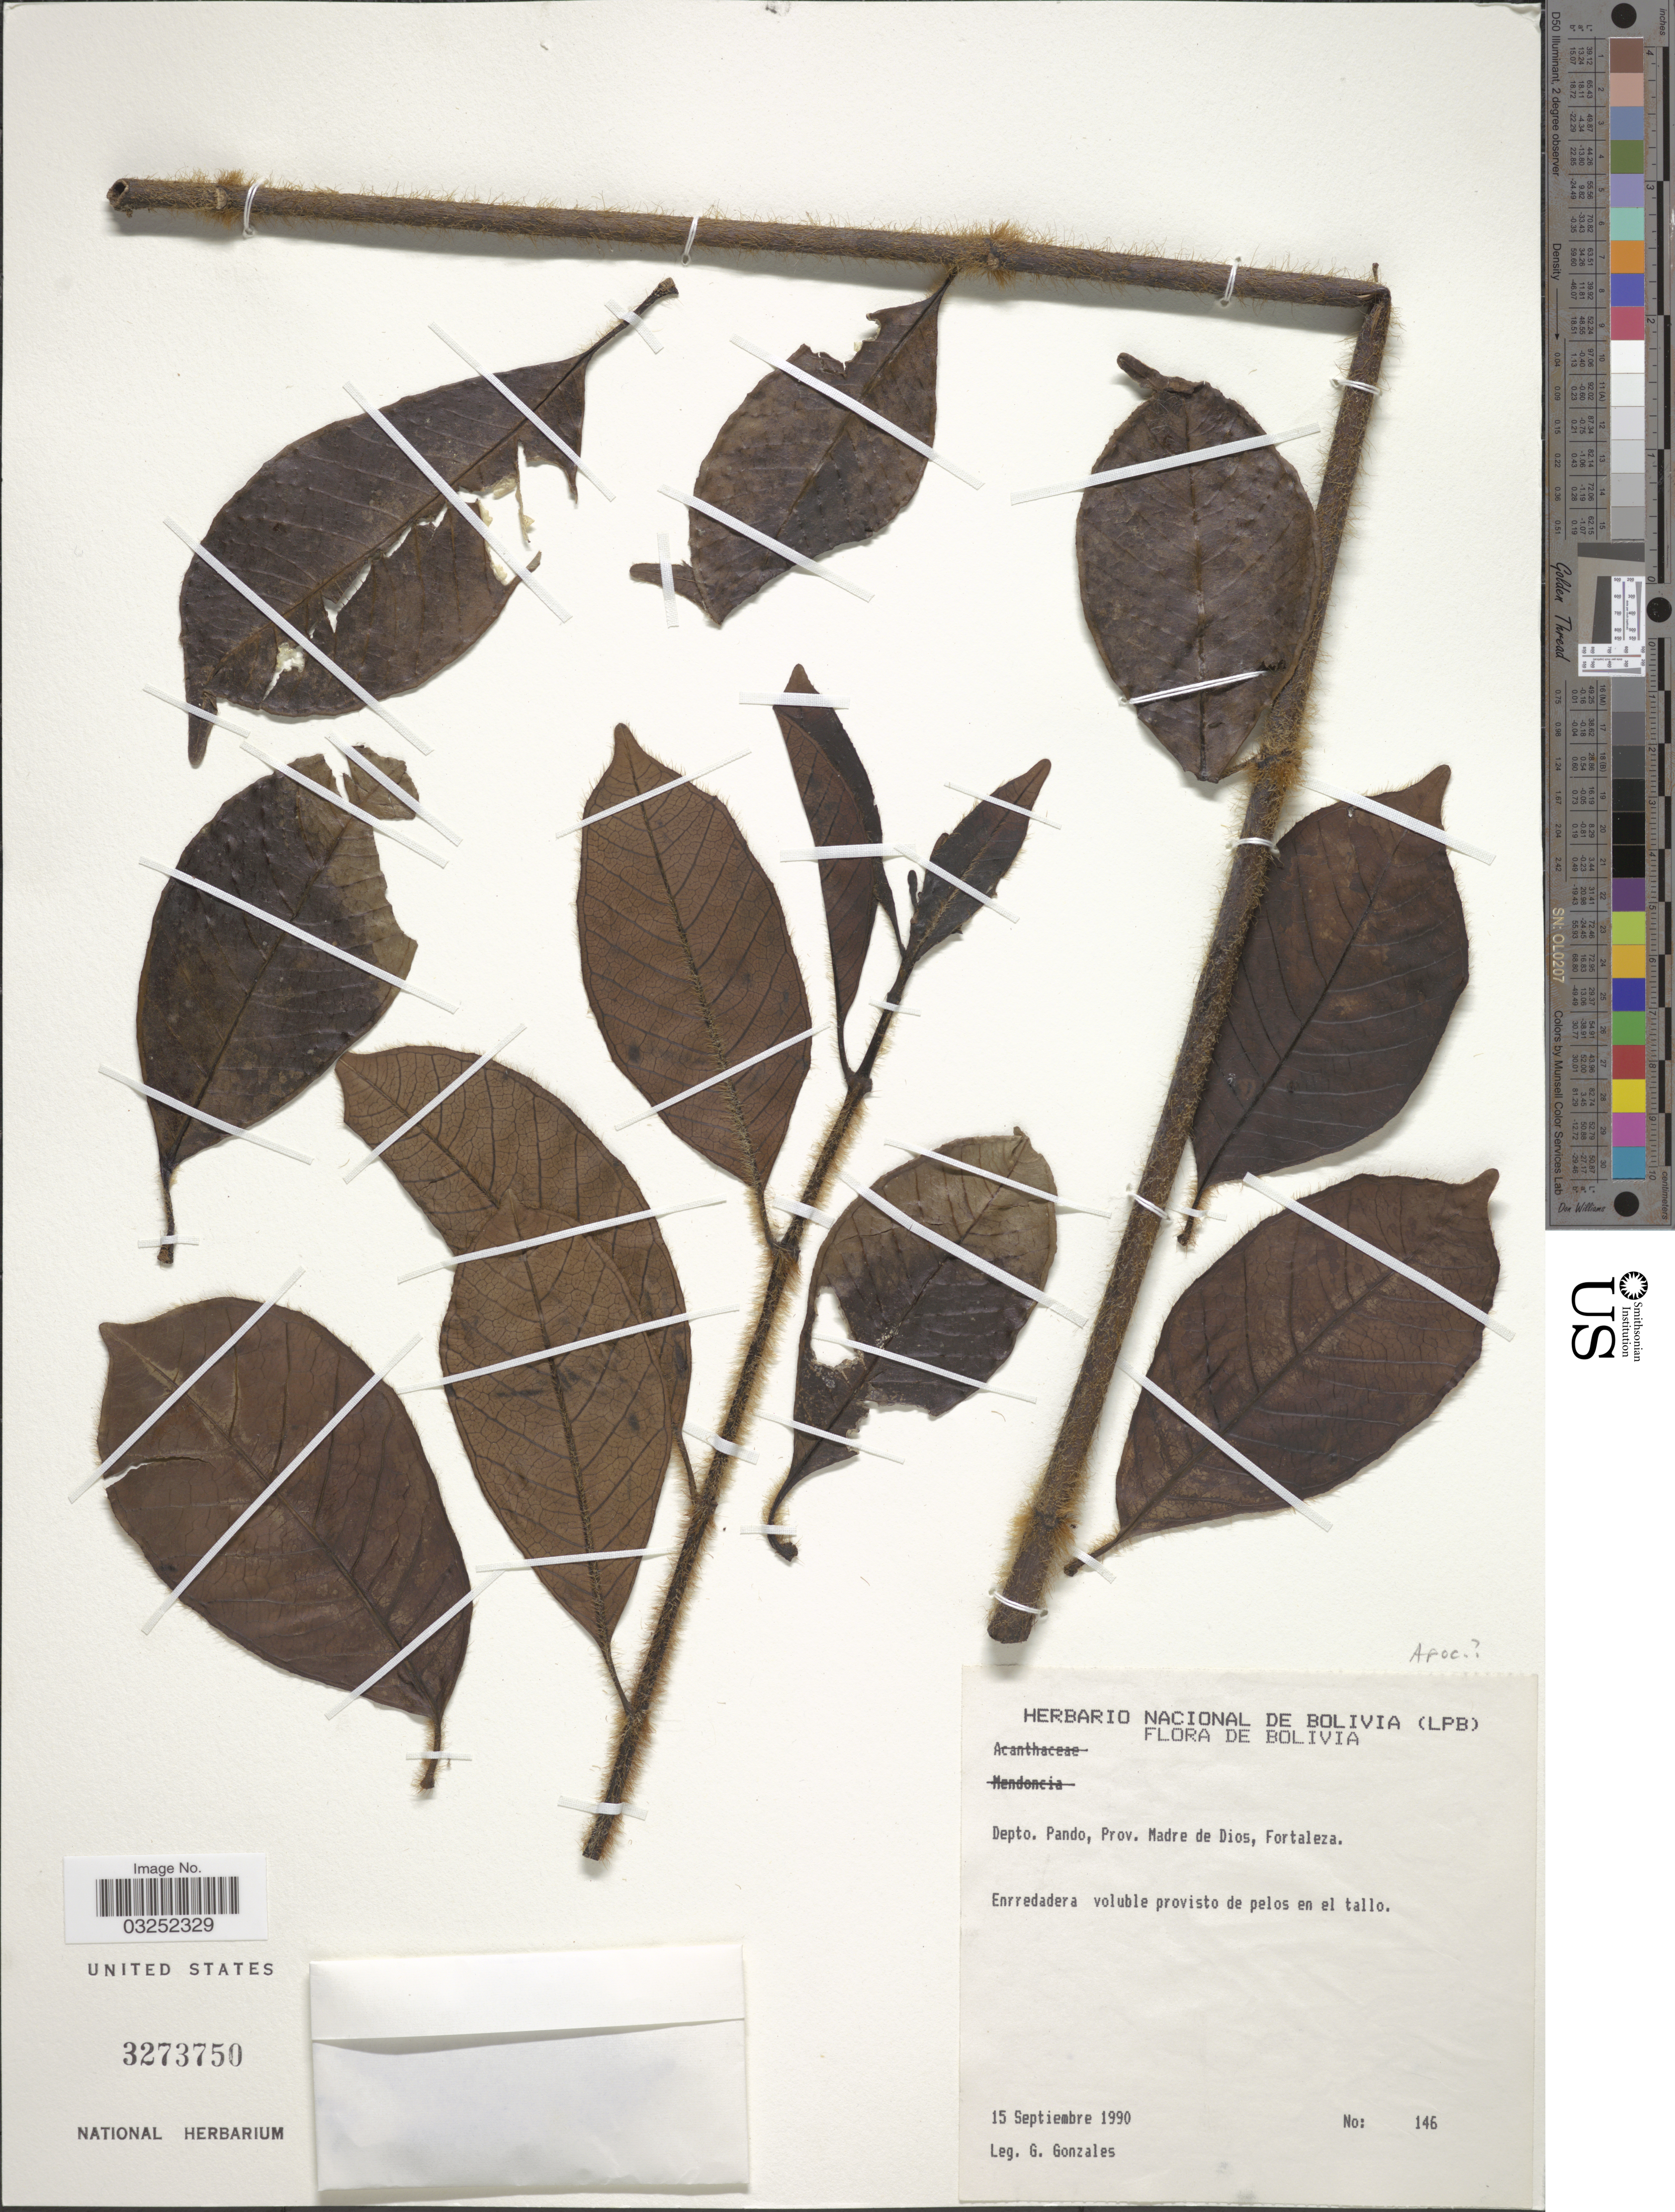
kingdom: Plantae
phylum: Tracheophyta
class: Magnoliopsida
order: Gentianales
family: Apocynaceae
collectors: G. Gonzales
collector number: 146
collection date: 1990-09-15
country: Bolivia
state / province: Pando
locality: Depto. Pando, Prov. Madre de Dios, Fortaleza.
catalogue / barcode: US 3273750